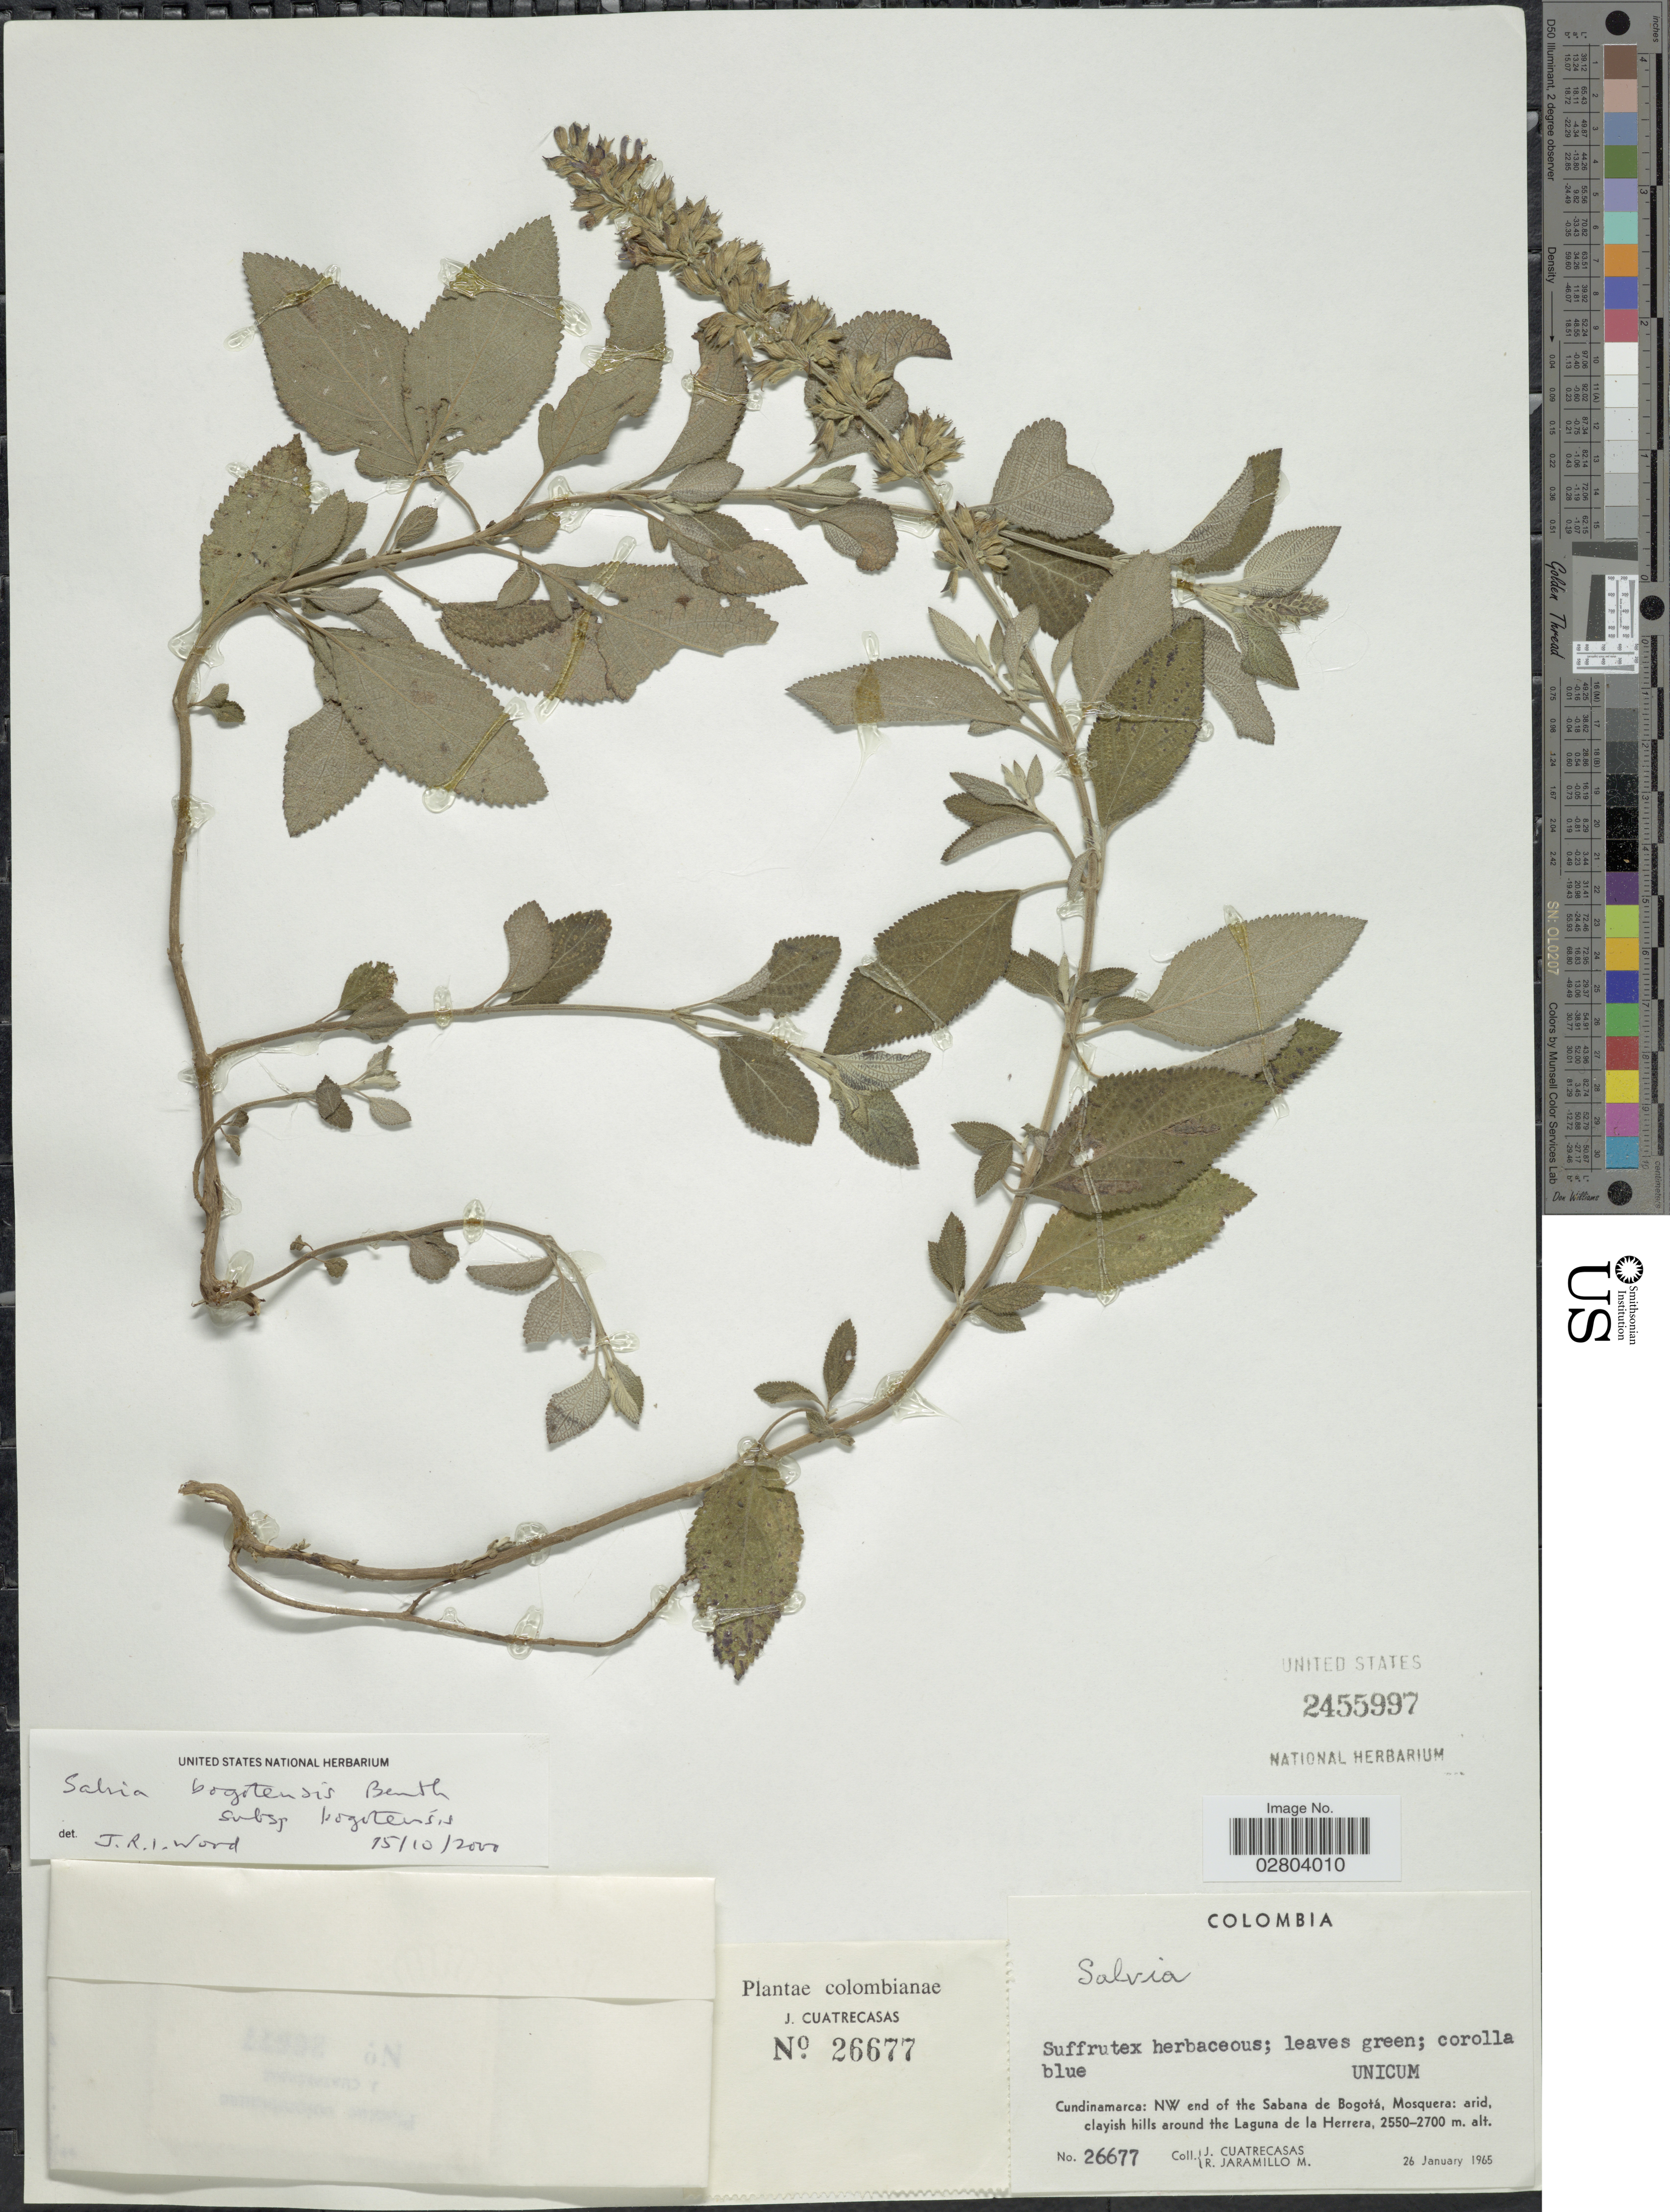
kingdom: Plantae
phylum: Tracheophyta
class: Magnoliopsida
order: Lamiales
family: Lamiaceae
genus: Salvia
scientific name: Salvia bogotensis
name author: Benth.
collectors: J. Cuatrecasas & R. Jaramillo M.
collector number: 26677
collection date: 1965-01-26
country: Colombia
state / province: Cundinamarca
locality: Colombianae. NW border of the Sabana de Bogotá, clayish hills around the Laguna de la Herrera.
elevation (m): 2550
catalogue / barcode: US 2455997